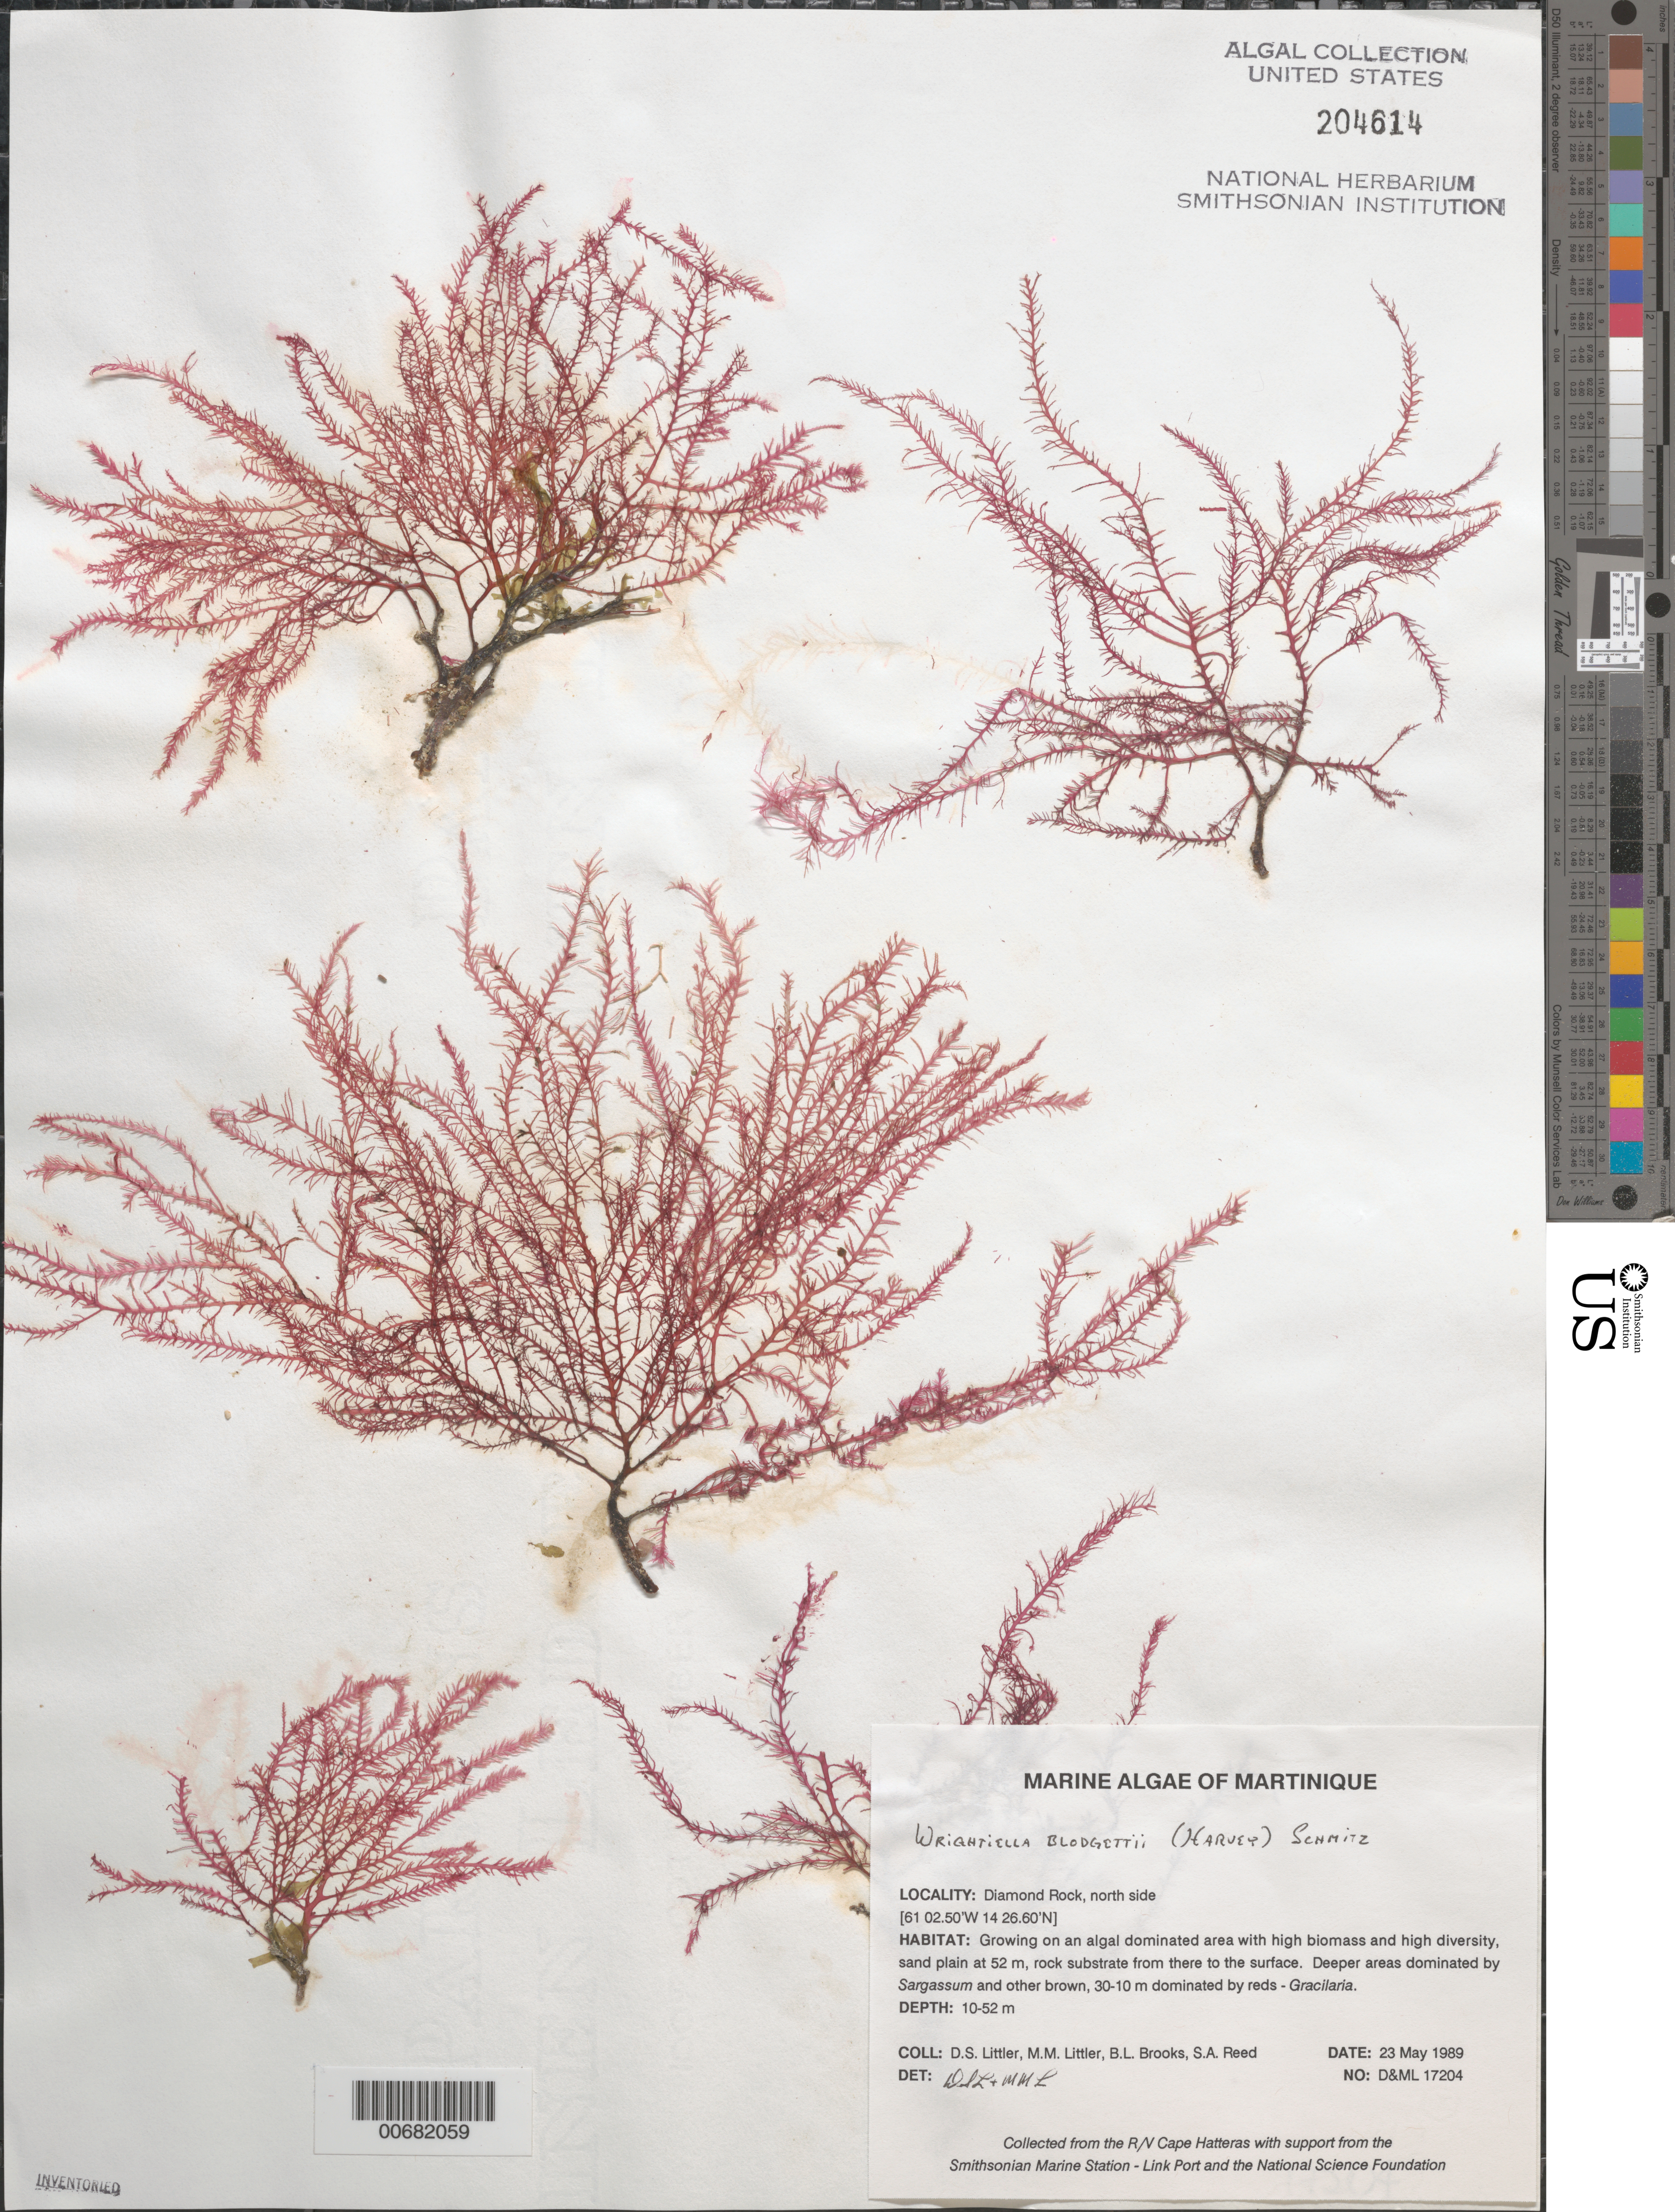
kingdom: Plantae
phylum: Rhodophyta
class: Florideophyceae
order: Ceramiales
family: Rhodomelaceae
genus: Wrightiella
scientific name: Wrightiella blodgettii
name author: (Harv.) F. Schmitz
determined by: Littler, D. S.; Littler, M. M.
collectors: D. S. Littler, M. M. Littler, B. Brooks & S. Reed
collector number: D&ML 17204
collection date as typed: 23 May 1989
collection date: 1989-05-23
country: Martinique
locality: Diamond Rock, north side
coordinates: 14 26.60' N, 61 02.50' W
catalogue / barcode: US 204614